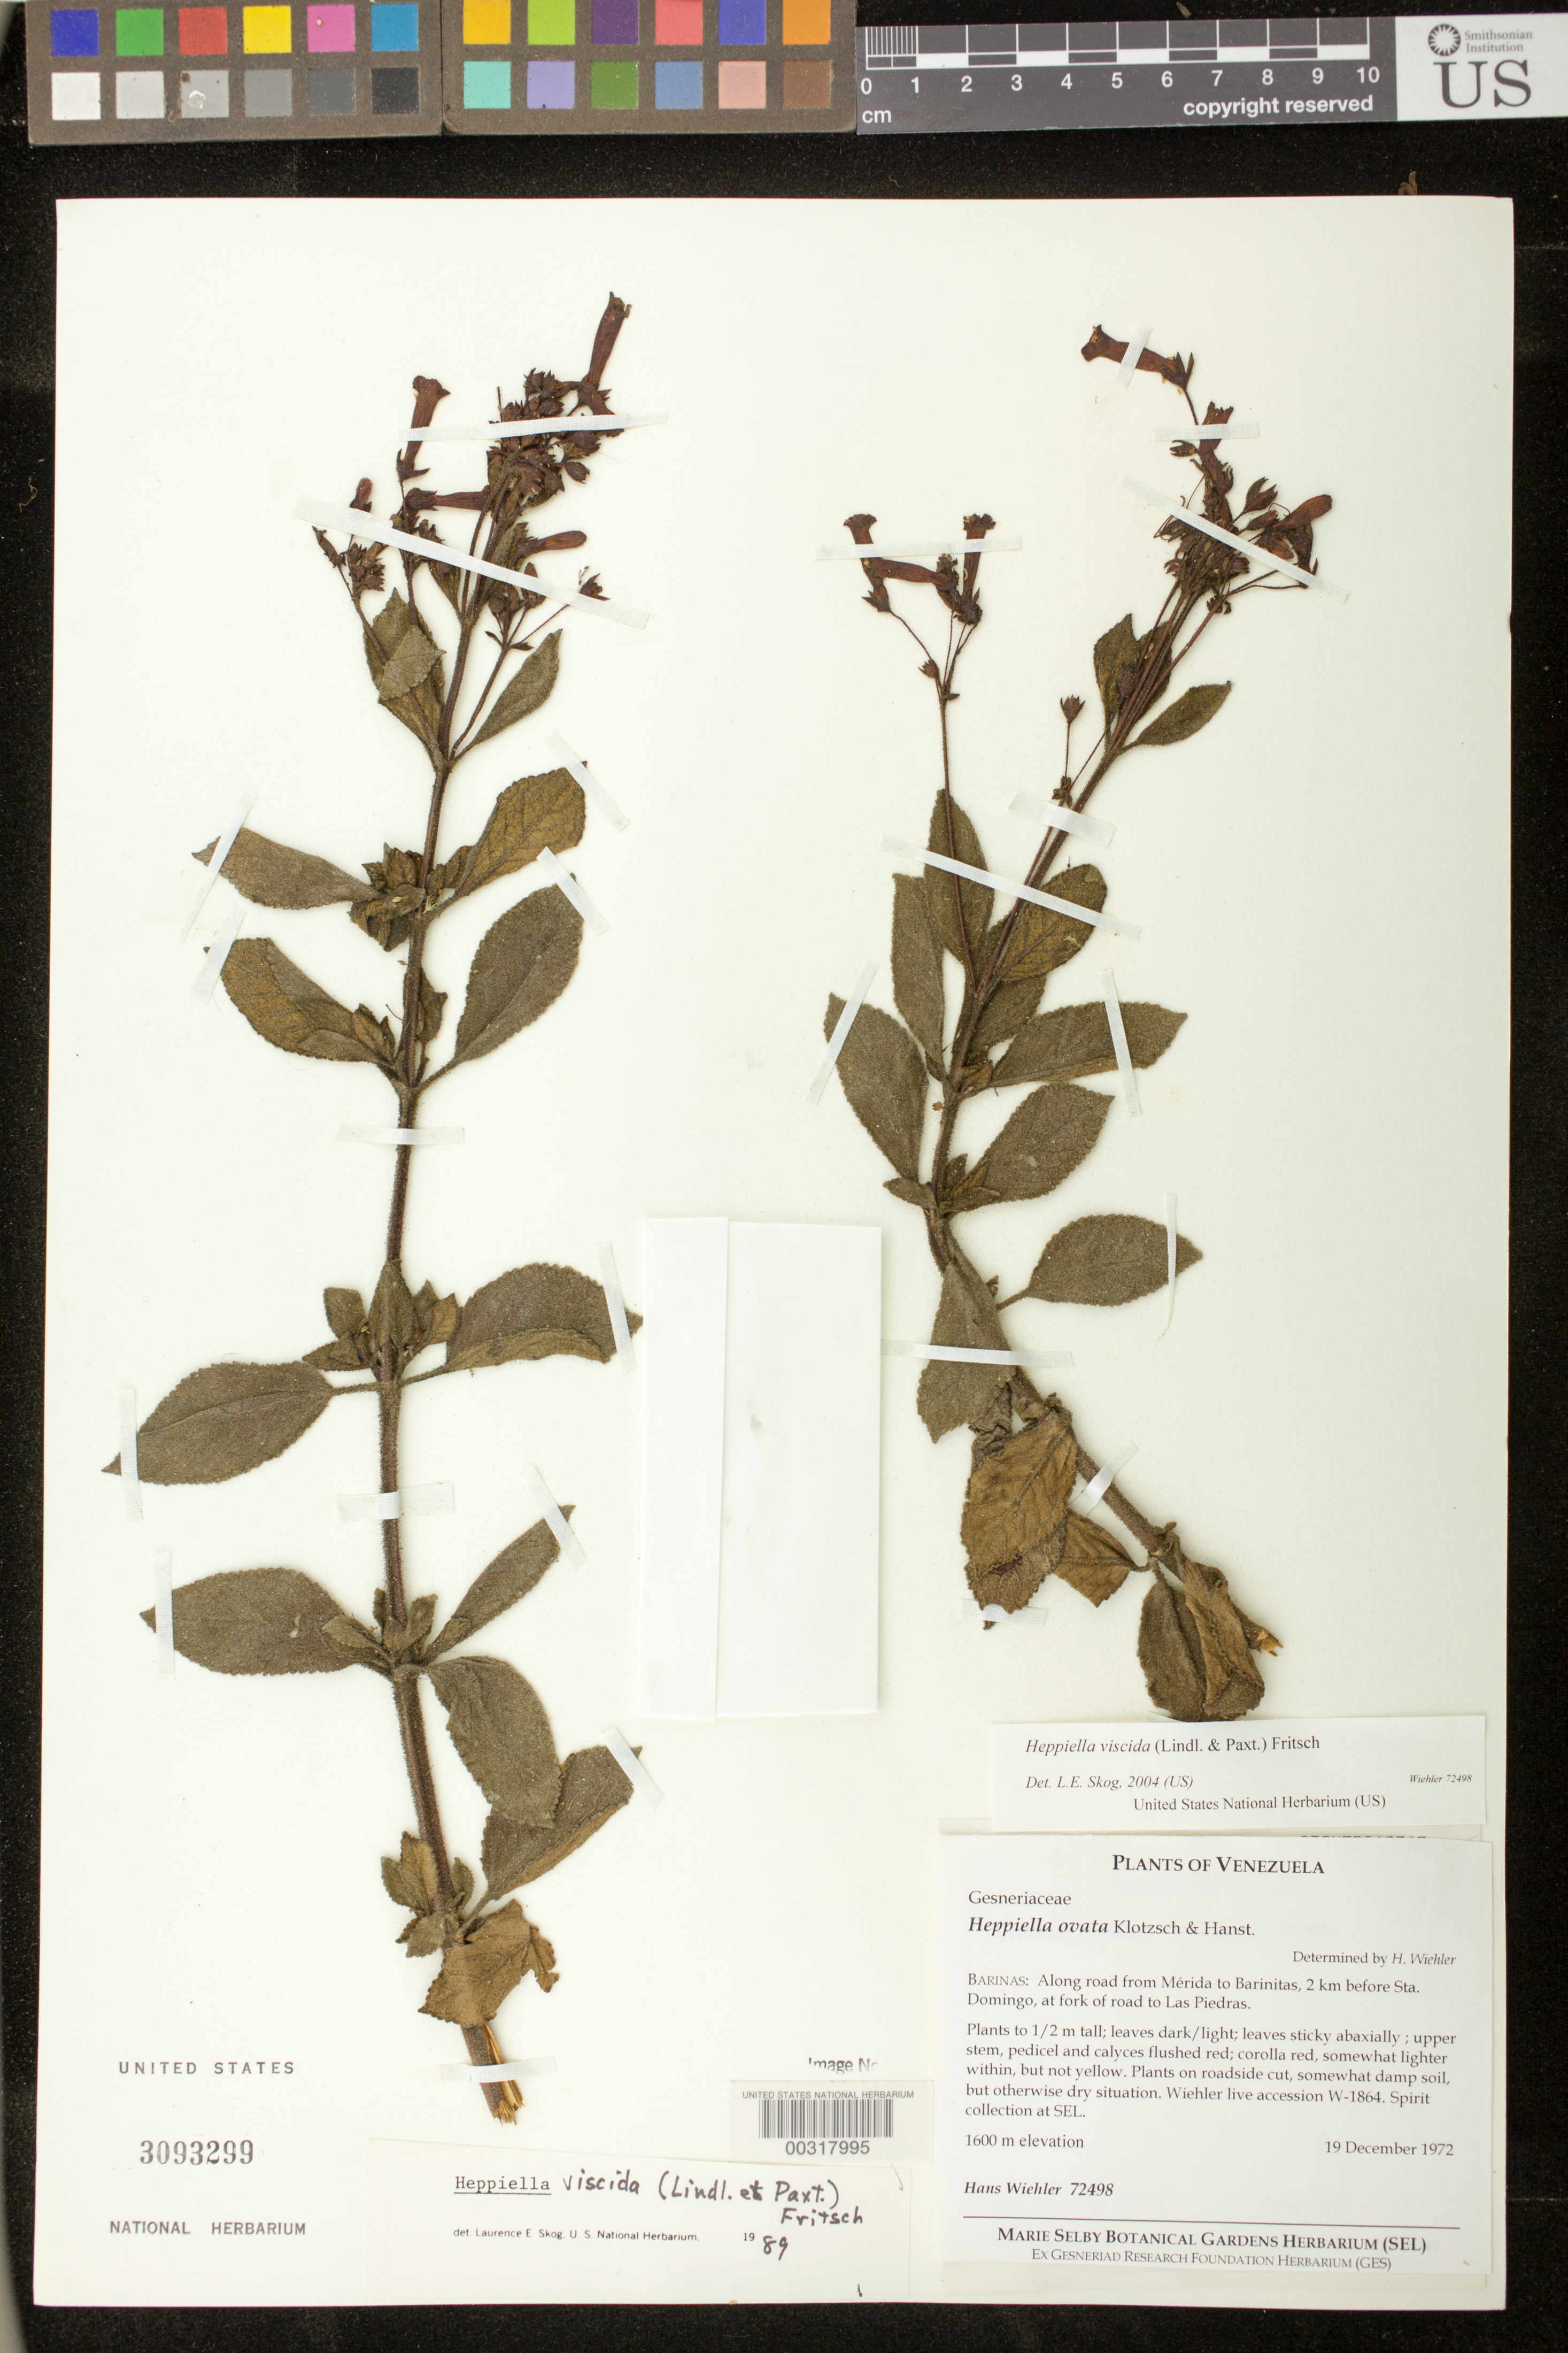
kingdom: Plantae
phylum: Tracheophyta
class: Magnoliopsida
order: Lamiales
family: Gesneriaceae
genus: Heppiella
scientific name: Heppiella viscida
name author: (Lindl. &) Fritsch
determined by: Skog, Laurence E.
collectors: H. J. Wiehler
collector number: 72498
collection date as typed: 19 Dec 1972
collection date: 1972-12-19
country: Venezuela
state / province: Barinas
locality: Barinas: along road from Mérida to Barinitas, 2 km before Sta. Domingo, at fork of road to las Piedras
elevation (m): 1600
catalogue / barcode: US 3093299